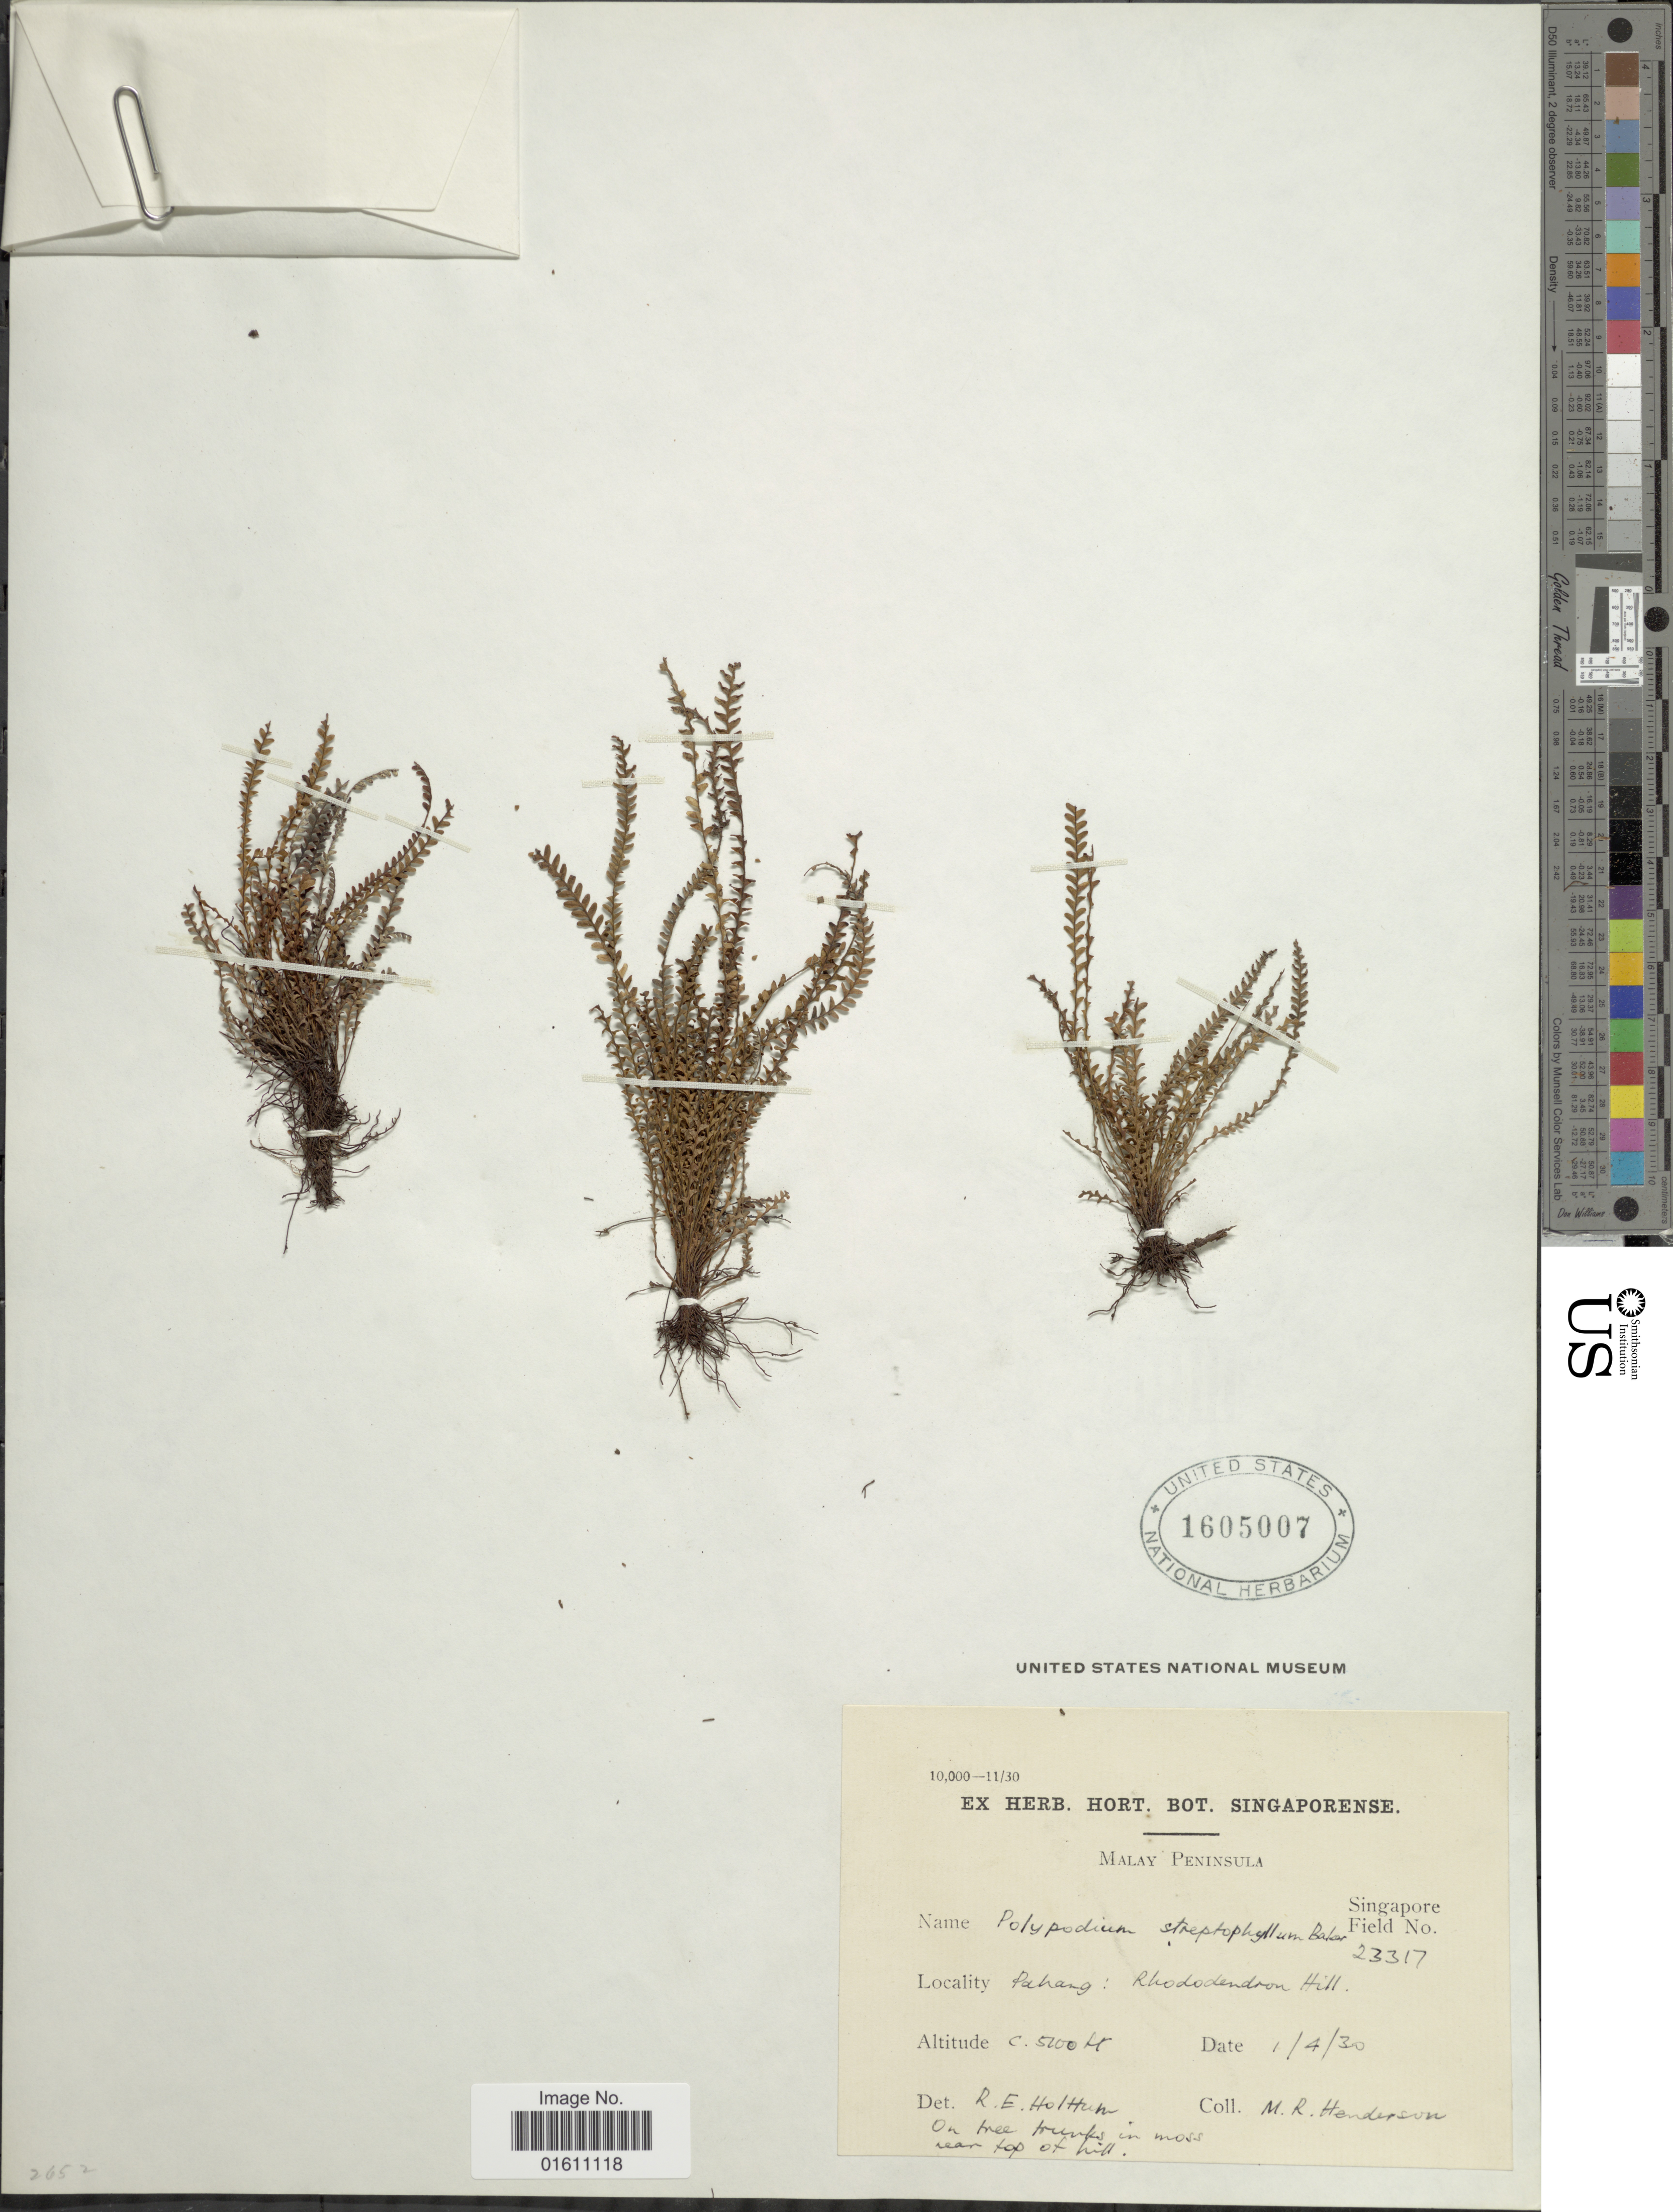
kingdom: Plantae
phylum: Tracheophyta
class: Polypodiopsida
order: Polypodiales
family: Polypodiaceae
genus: Acrosorus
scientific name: Acrosorus streptophyllus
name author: (Baker) Copel.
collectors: M. Henderson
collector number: Singapore Field 23317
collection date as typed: Transcribed d/m/y: 1/4/30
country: Malaysia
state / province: Pahang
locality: Malay Peninsula, Pahang: Rhododendron Hill.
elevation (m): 1524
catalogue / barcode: US 1605007